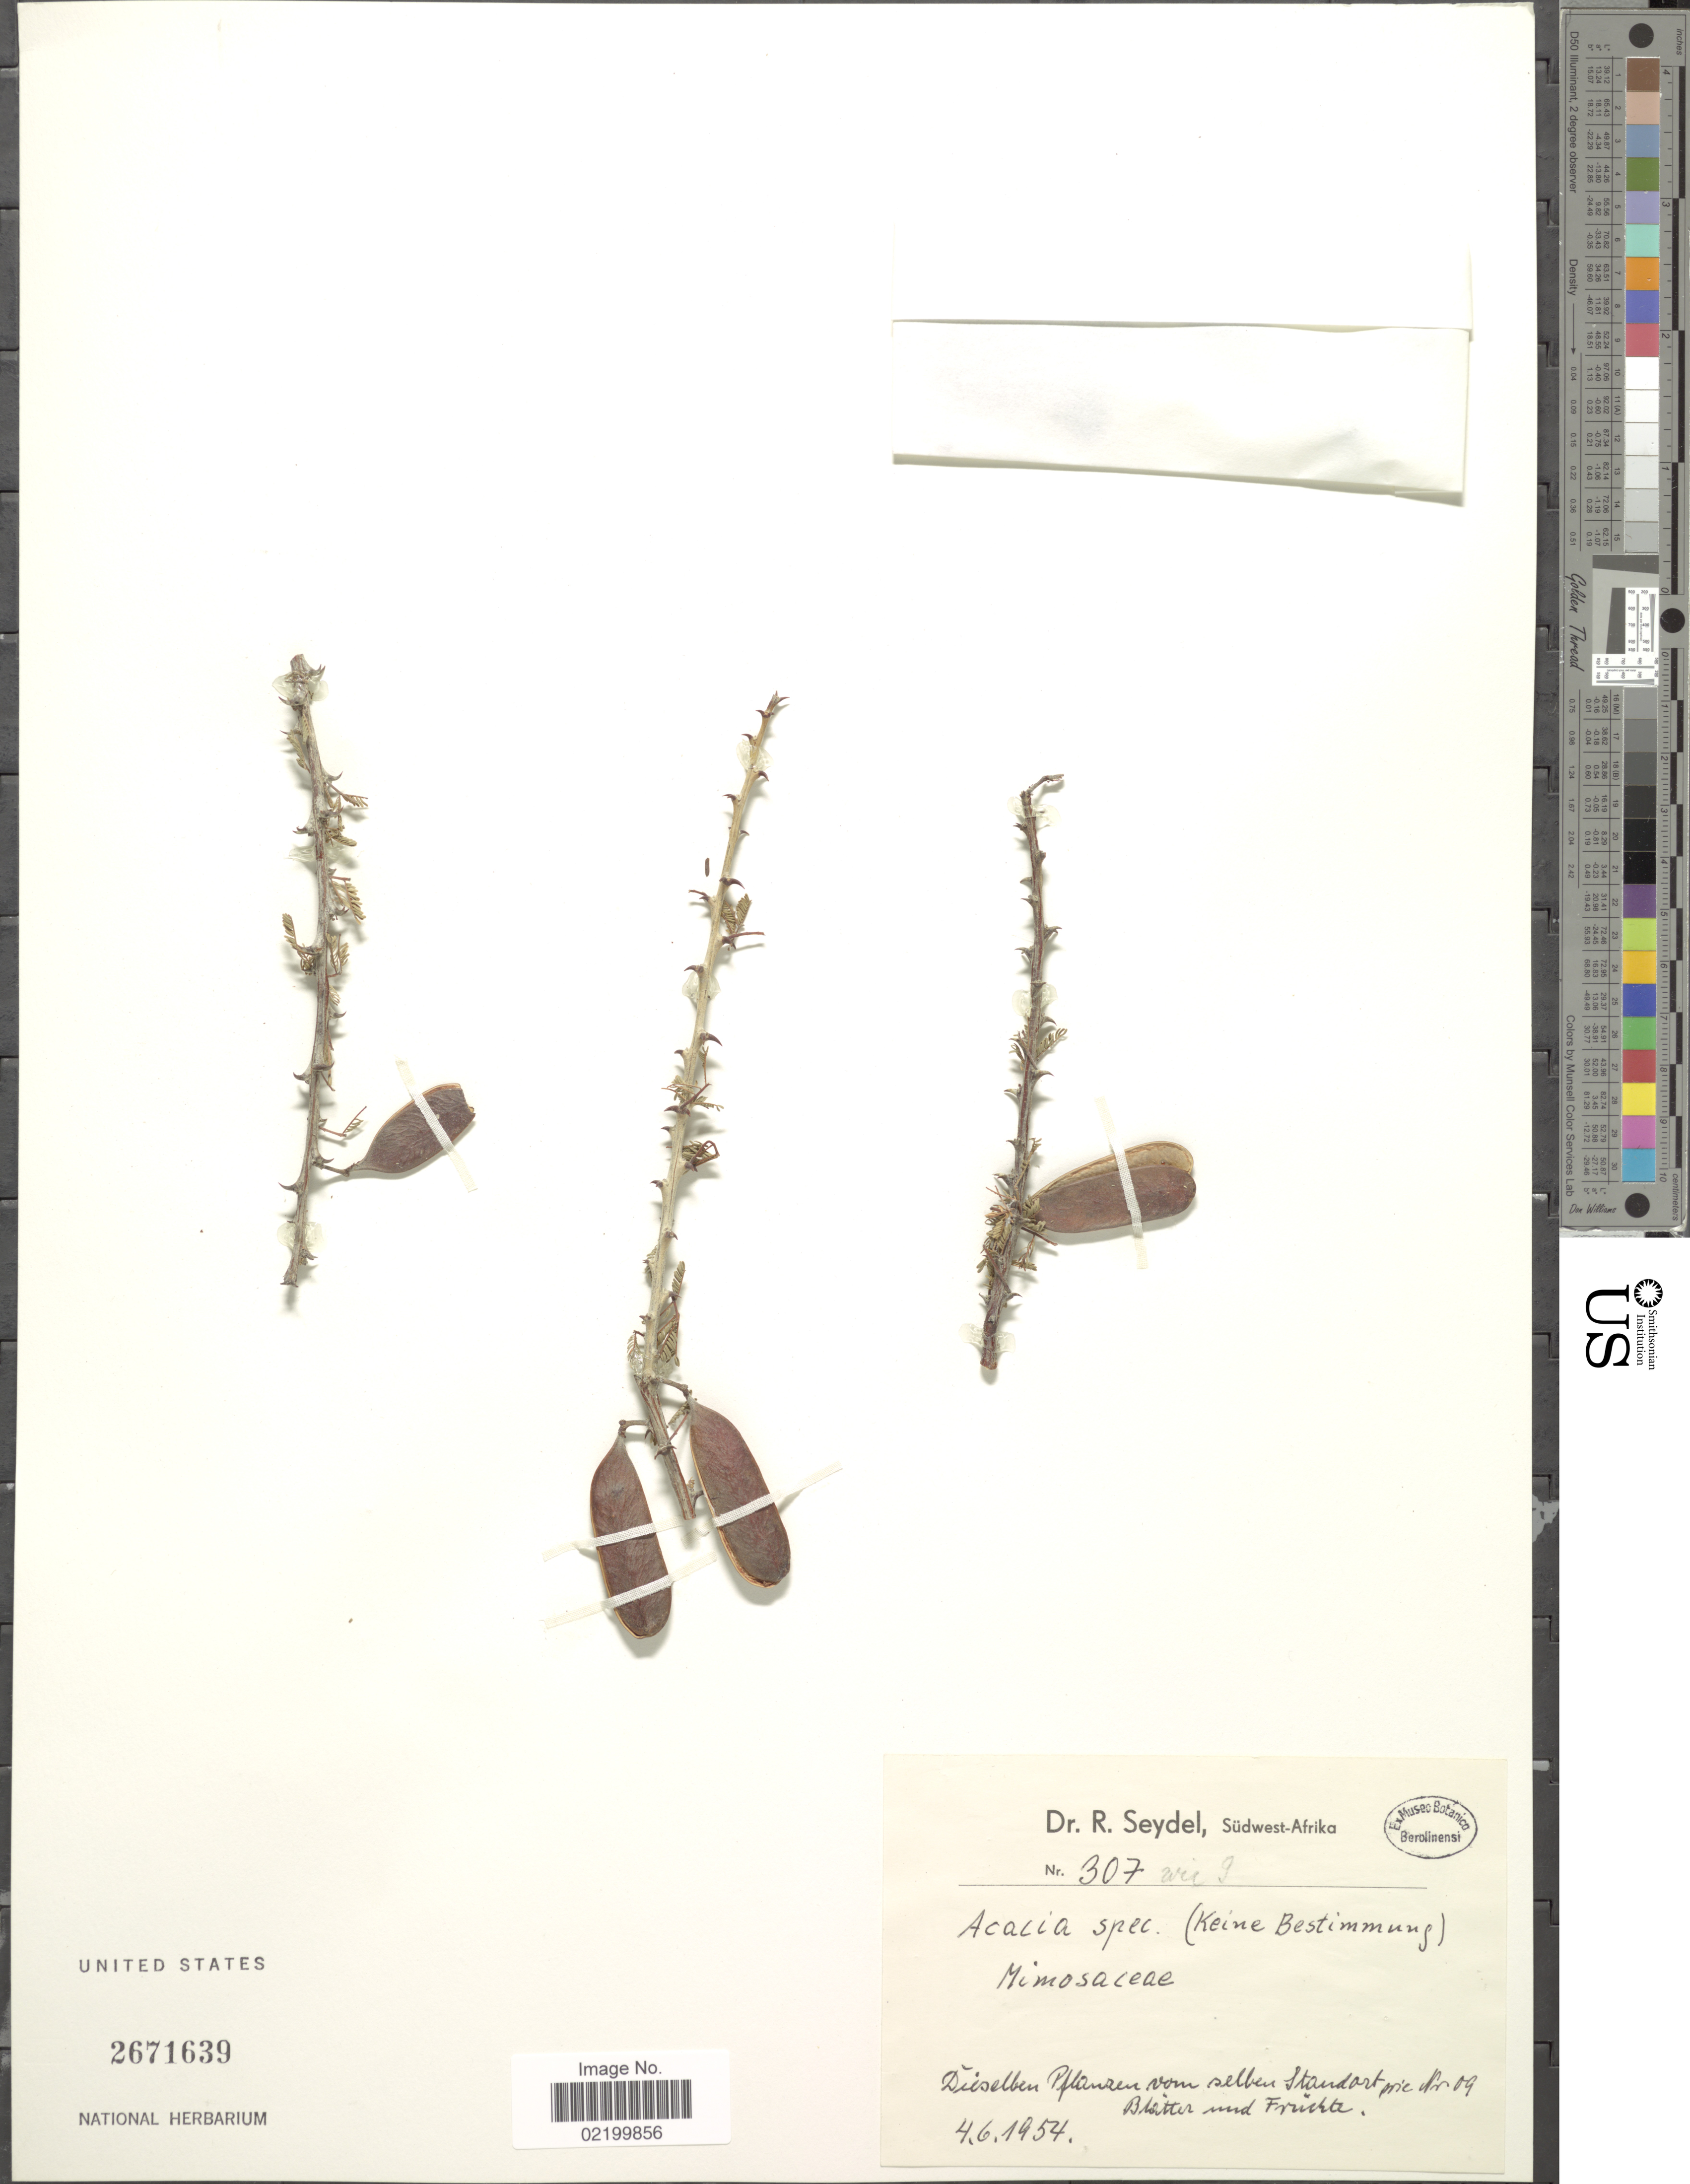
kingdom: Plantae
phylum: Tracheophyta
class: Magnoliopsida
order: Fabales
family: Fabaceae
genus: Acacia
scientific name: Acacia sp.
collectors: R. Seydel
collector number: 307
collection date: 1954-06-04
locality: dieselben pflanzen vom selben standort [the same plant from the same location] wi eNr og [interpreted] blätter und Früchte [leaves and fruits]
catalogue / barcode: US 2671639